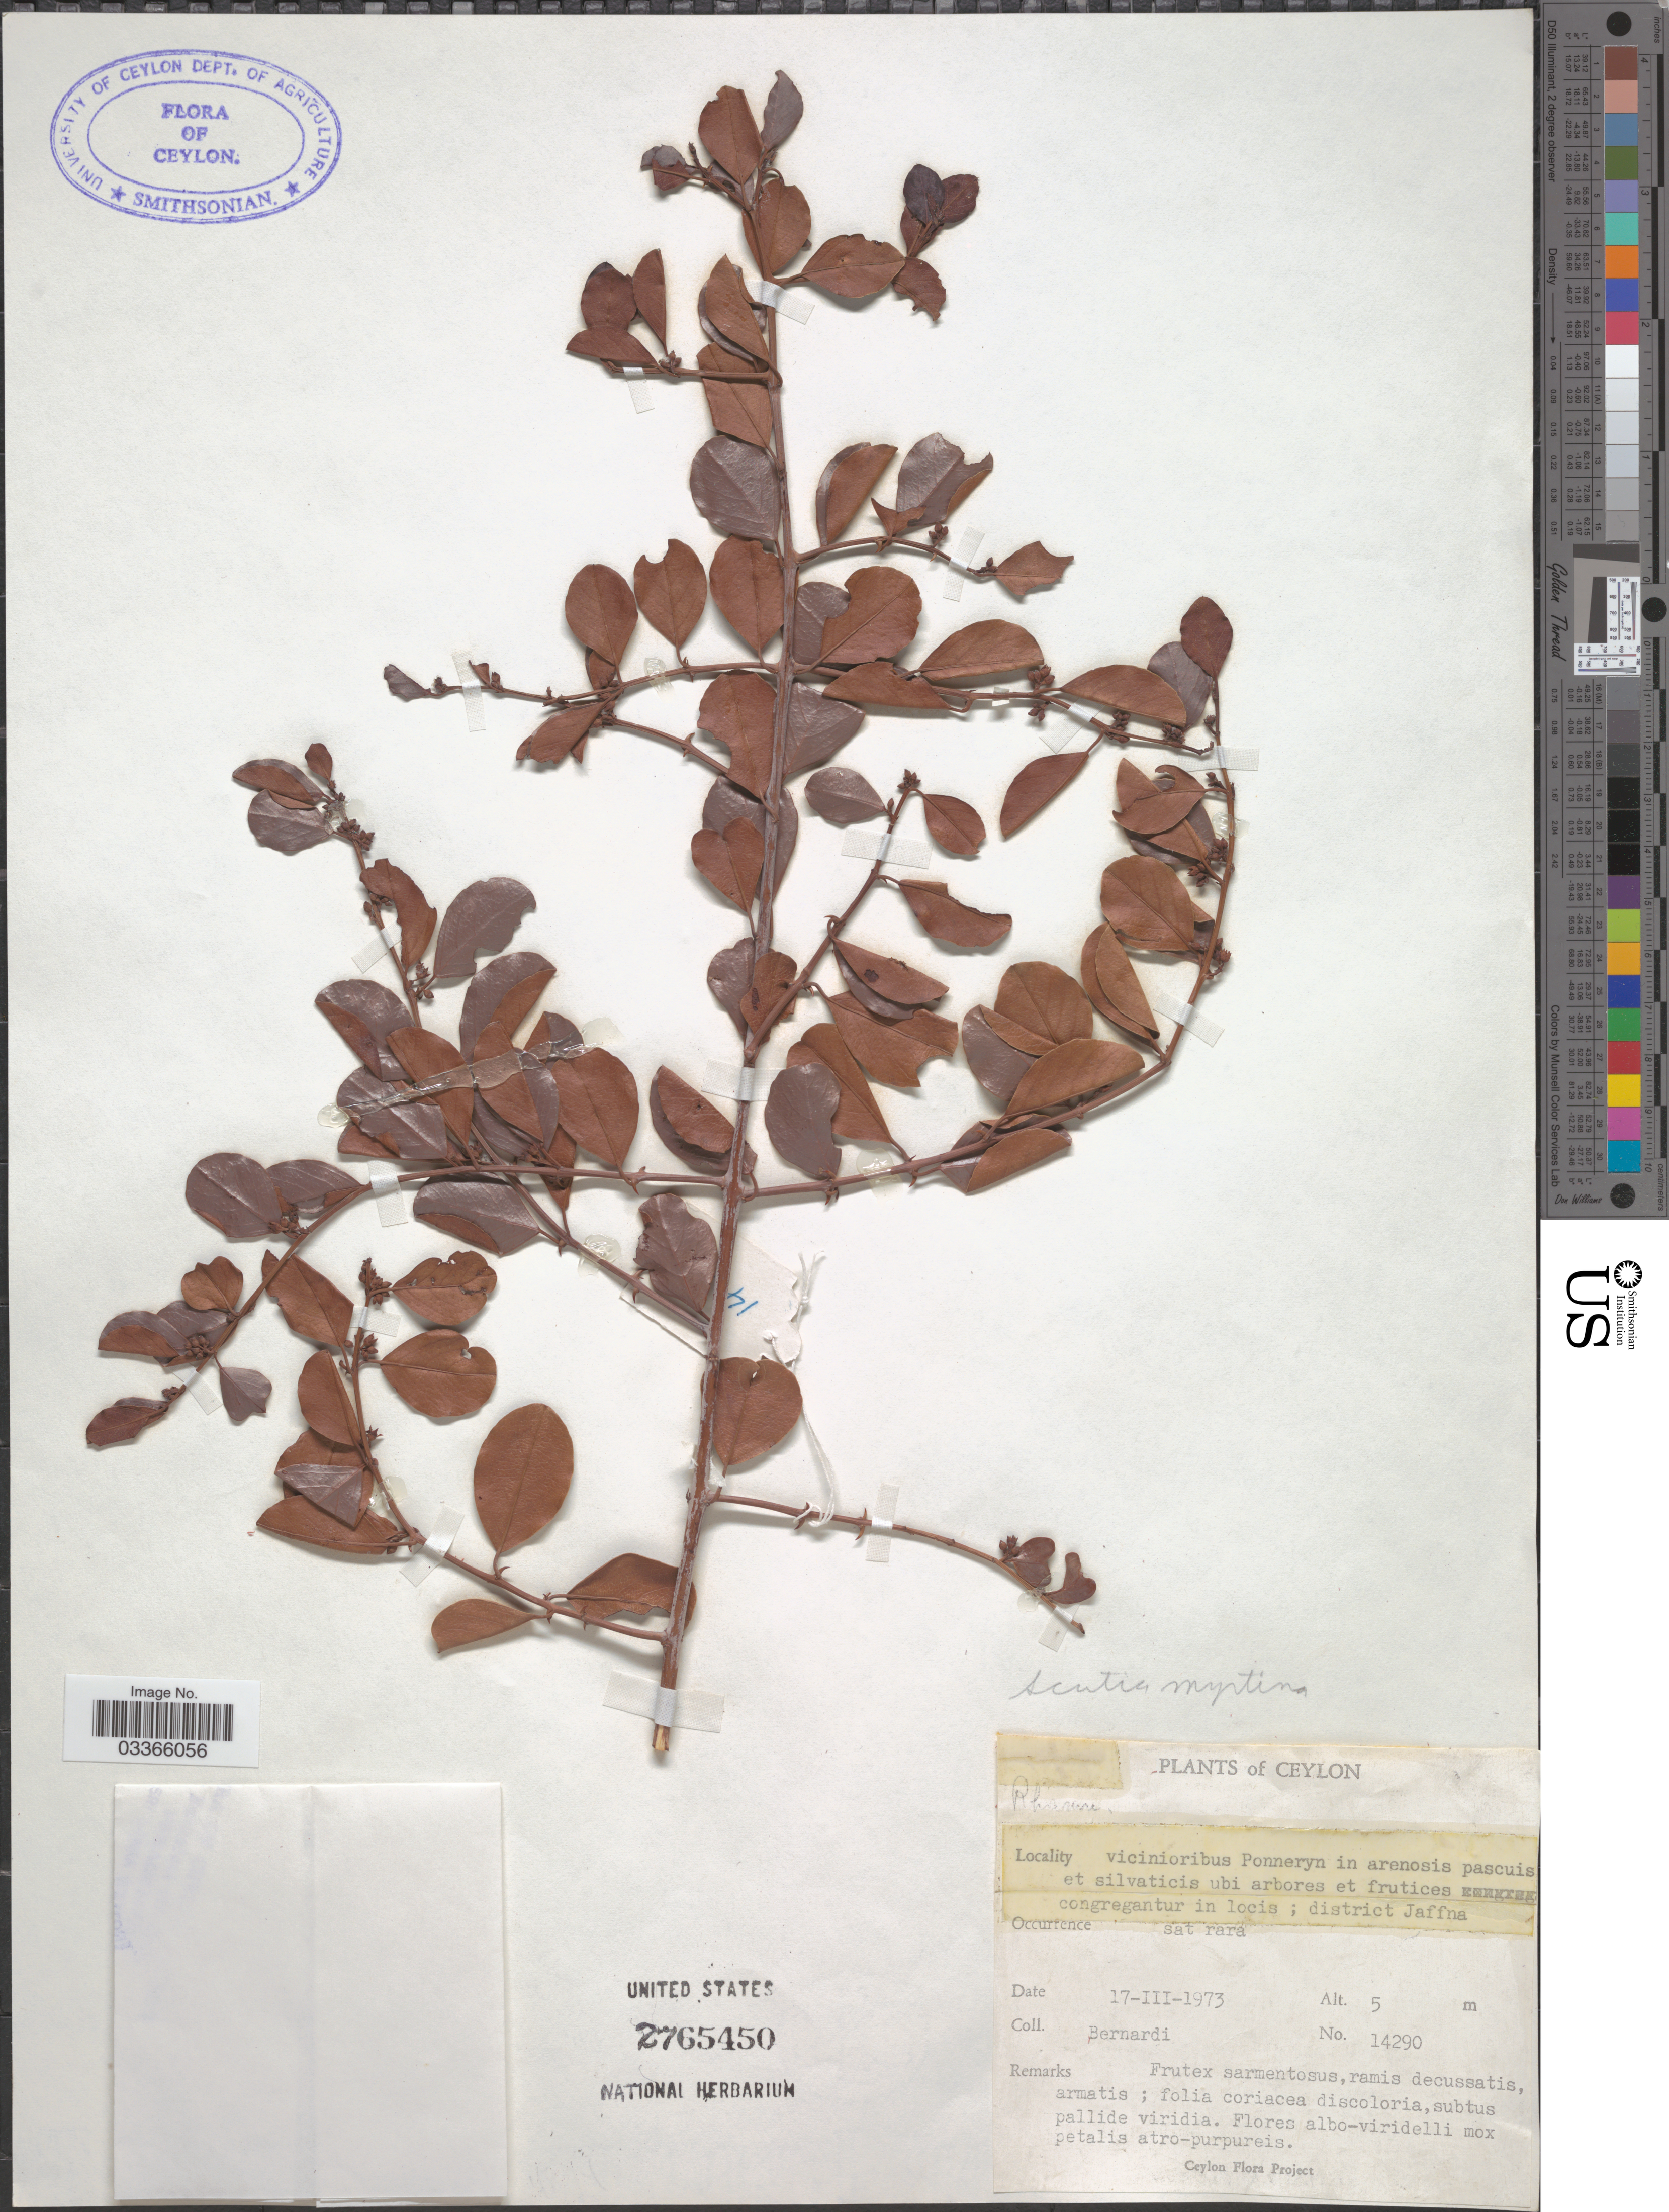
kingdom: Plantae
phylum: Tracheophyta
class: Magnoliopsida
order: Rosales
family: Rhamnaceae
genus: Scutia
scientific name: Scutia myrtina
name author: (Burm. f.) Kurz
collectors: Bernardi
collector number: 14290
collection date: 1973-03-17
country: Sri Lanka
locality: Ceylon, district Jaffna.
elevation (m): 5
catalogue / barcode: US 2765450